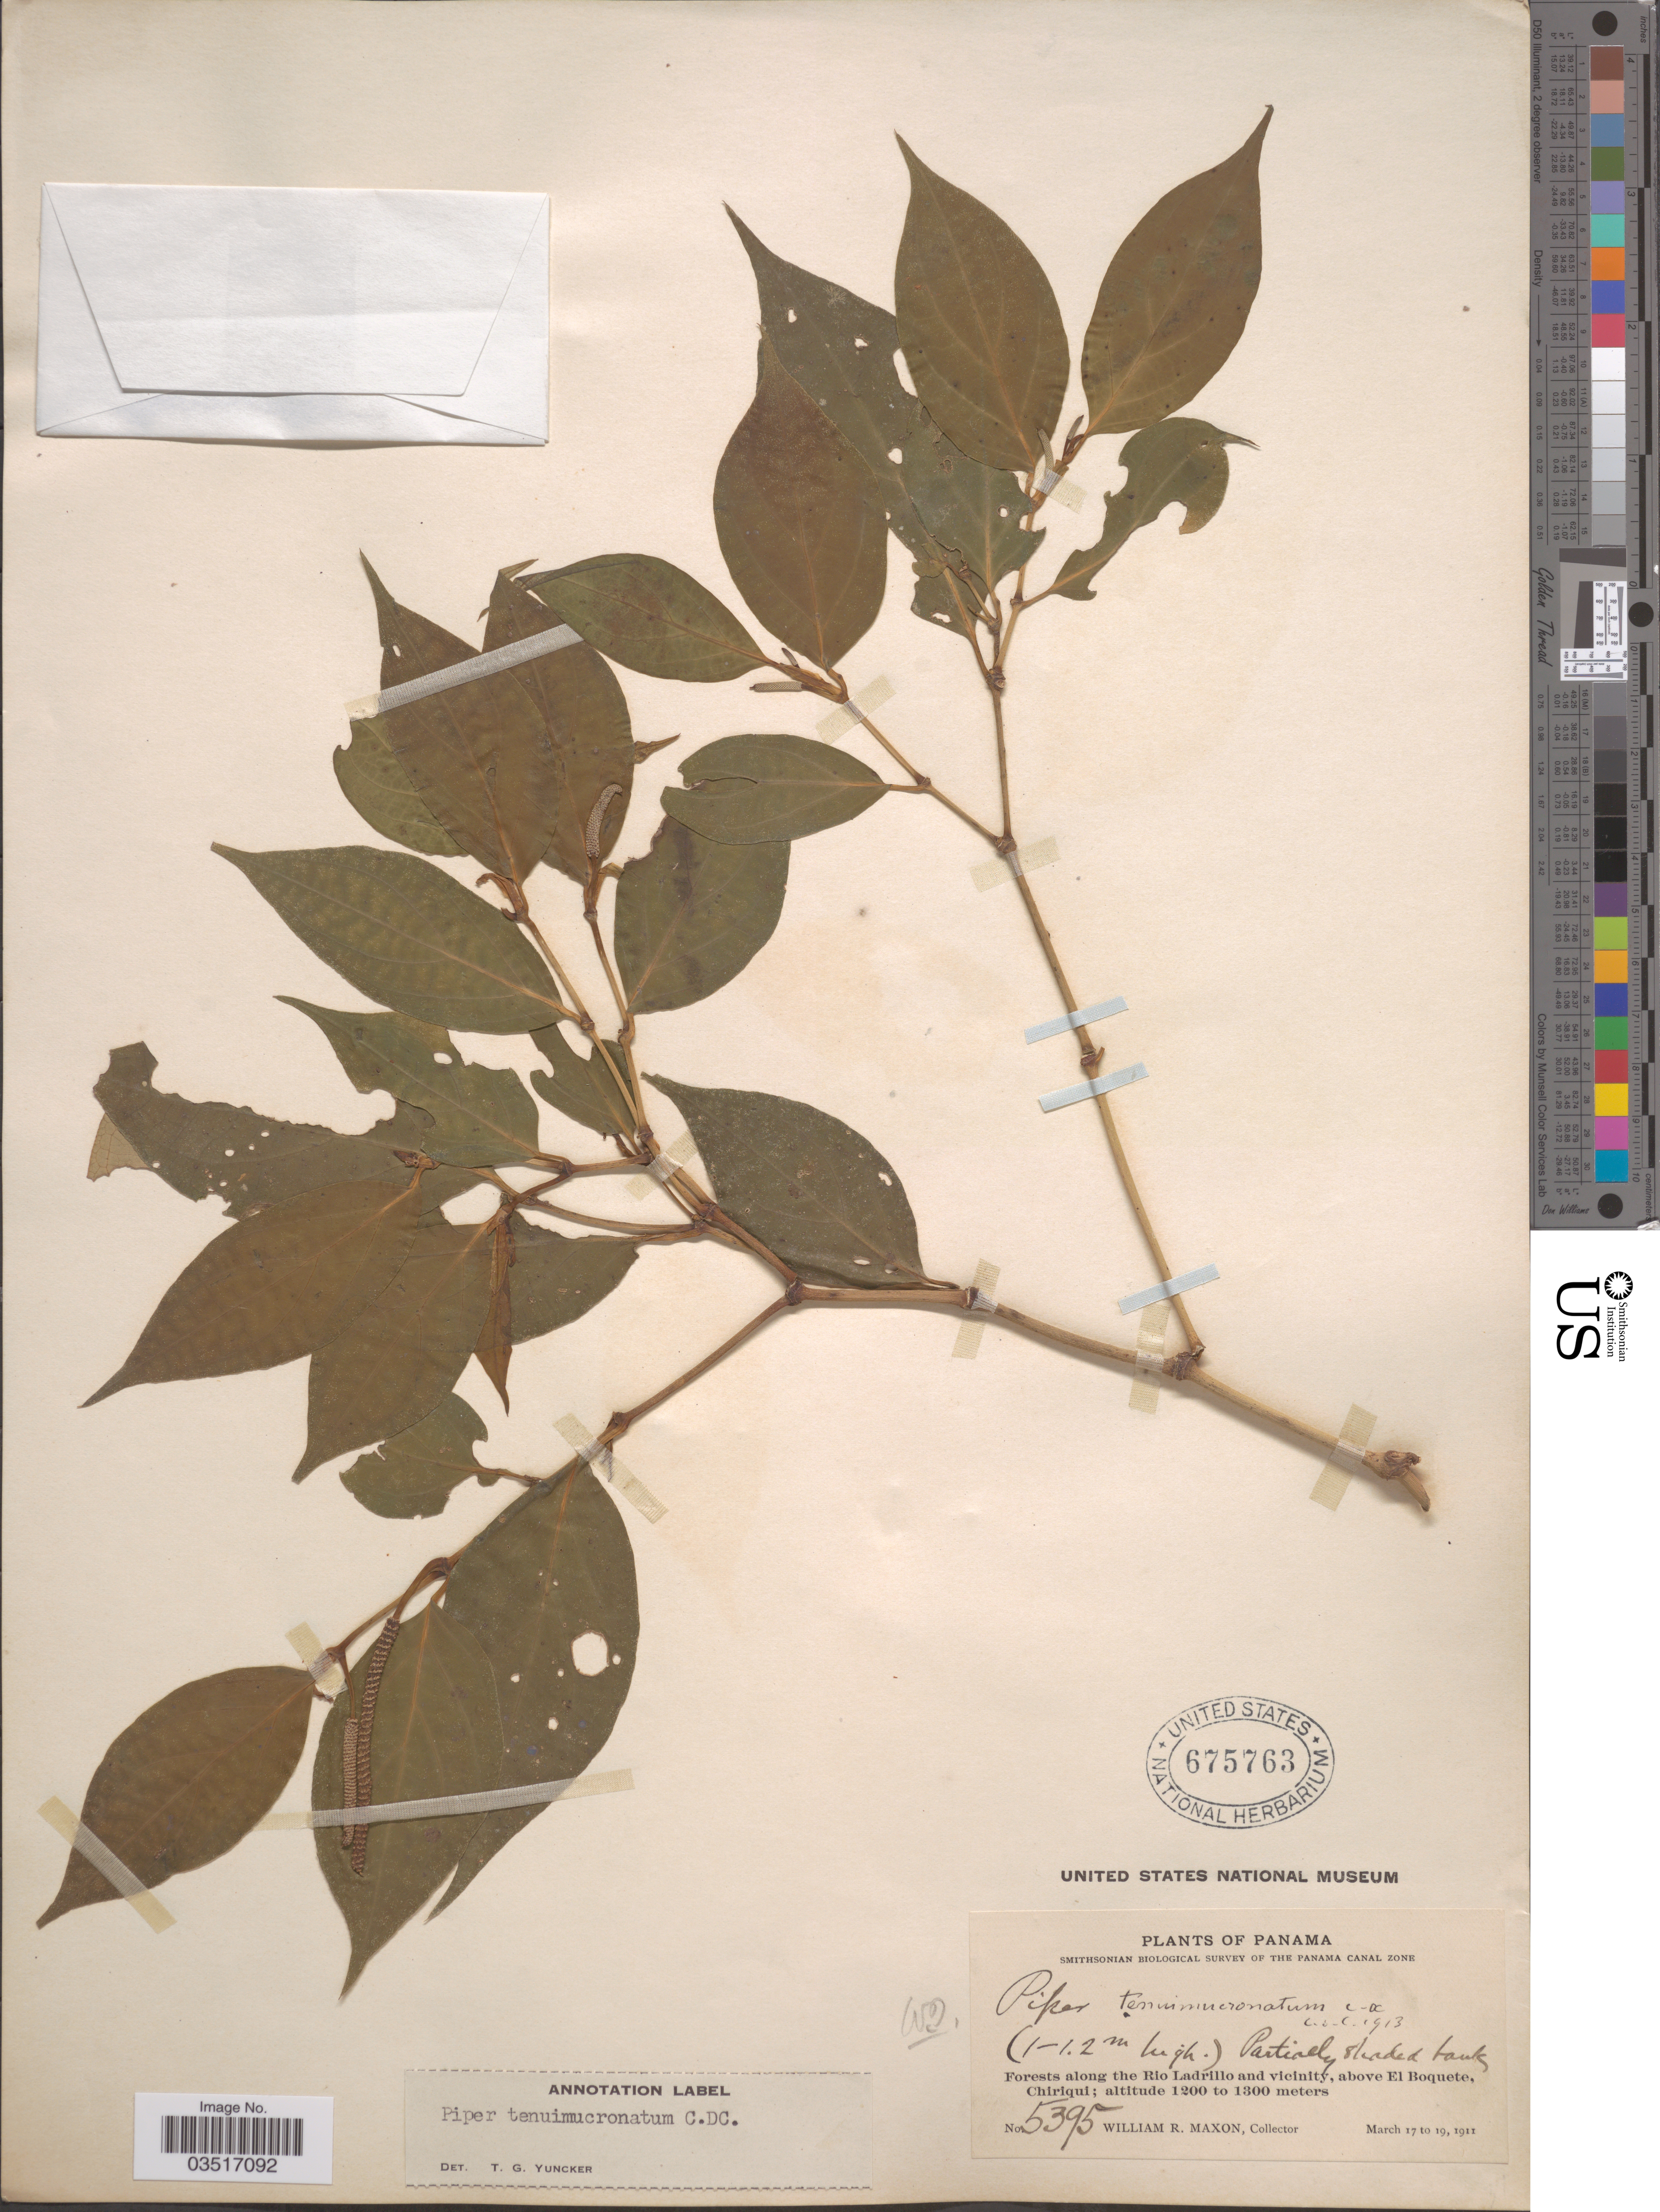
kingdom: Plantae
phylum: Tracheophyta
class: Magnoliopsida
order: Piperales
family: Piperaceae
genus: Piper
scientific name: Piper tenuimucronatum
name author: C. DC.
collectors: W. R. Maxon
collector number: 5395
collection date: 1911-03-17/1911-03-19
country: Panama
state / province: Chiriqui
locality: Forest along the Rio Ladrillo and vicinity, above El Boquete.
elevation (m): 1200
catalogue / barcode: US 675763